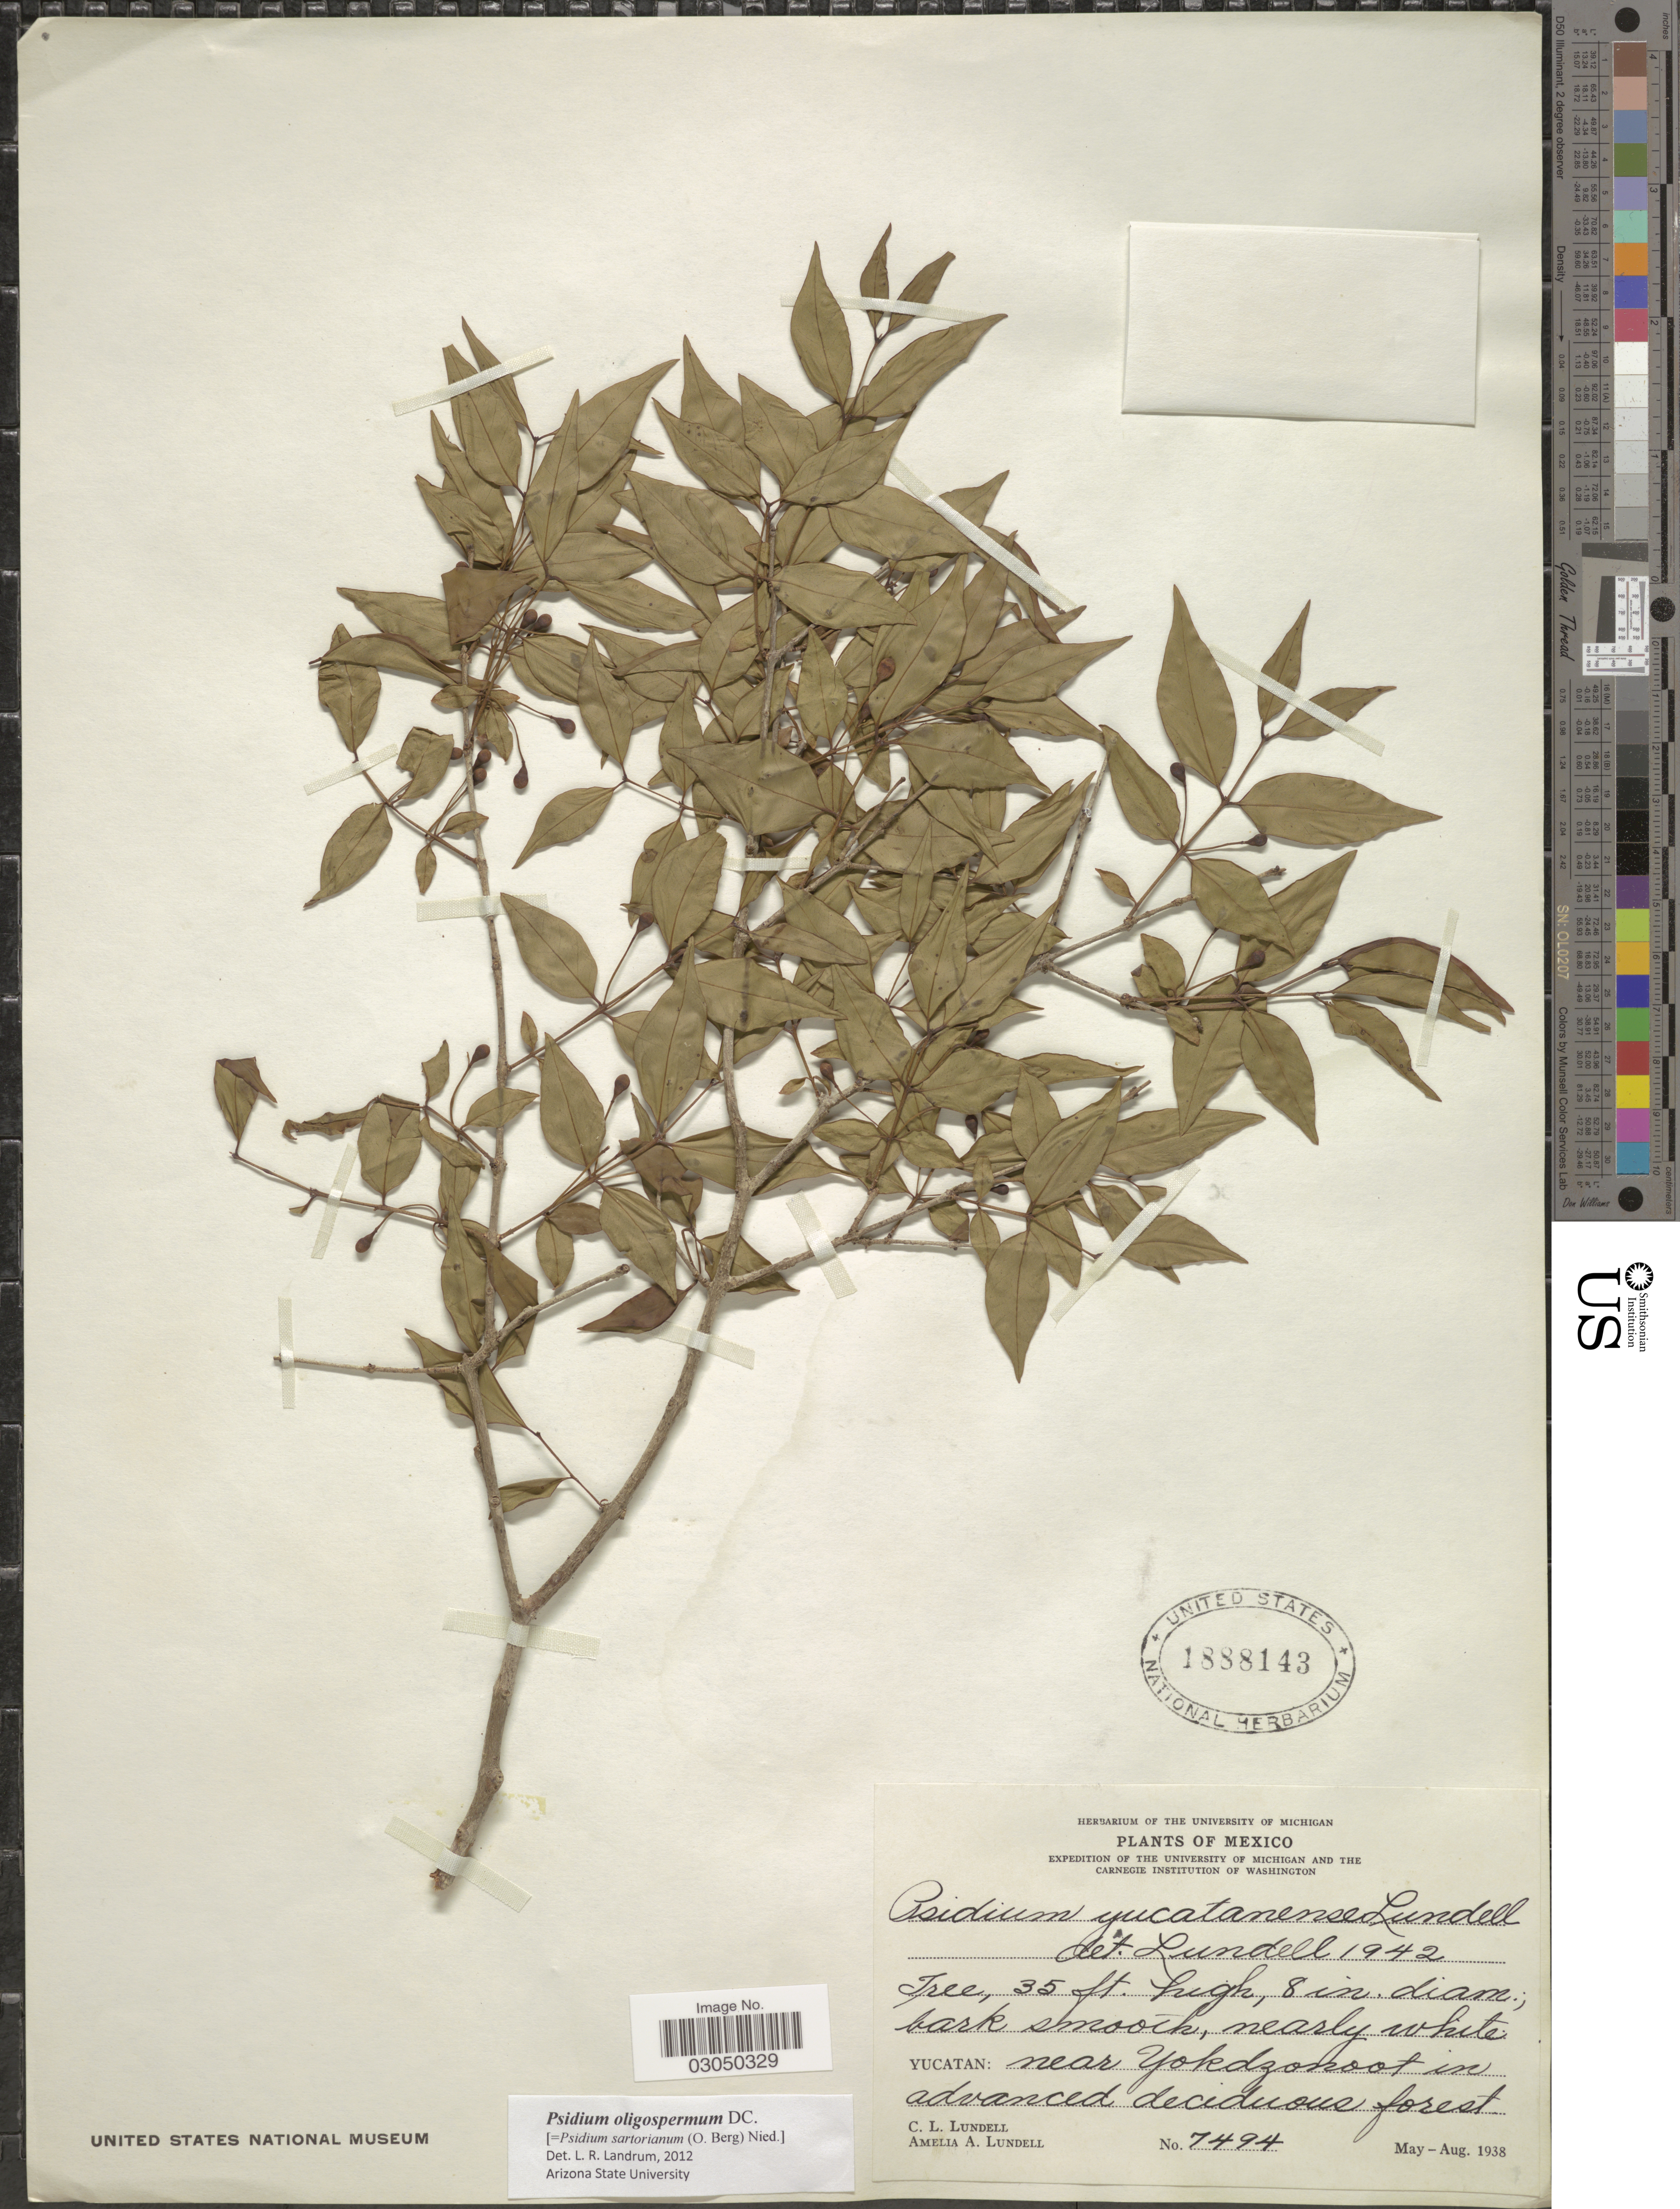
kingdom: Plantae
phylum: Tracheophyta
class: Magnoliopsida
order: Myrtales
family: Myrtaceae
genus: Psidium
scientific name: Psidium oligospermum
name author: Mart. ex DC.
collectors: C. L. Lundell & A. A. Lundell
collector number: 7494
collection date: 1938-05/1938-08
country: Mexico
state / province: Yucatán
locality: Yucatan: near Yokdzonoot in advanced deciduous forest.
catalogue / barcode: US 1888143